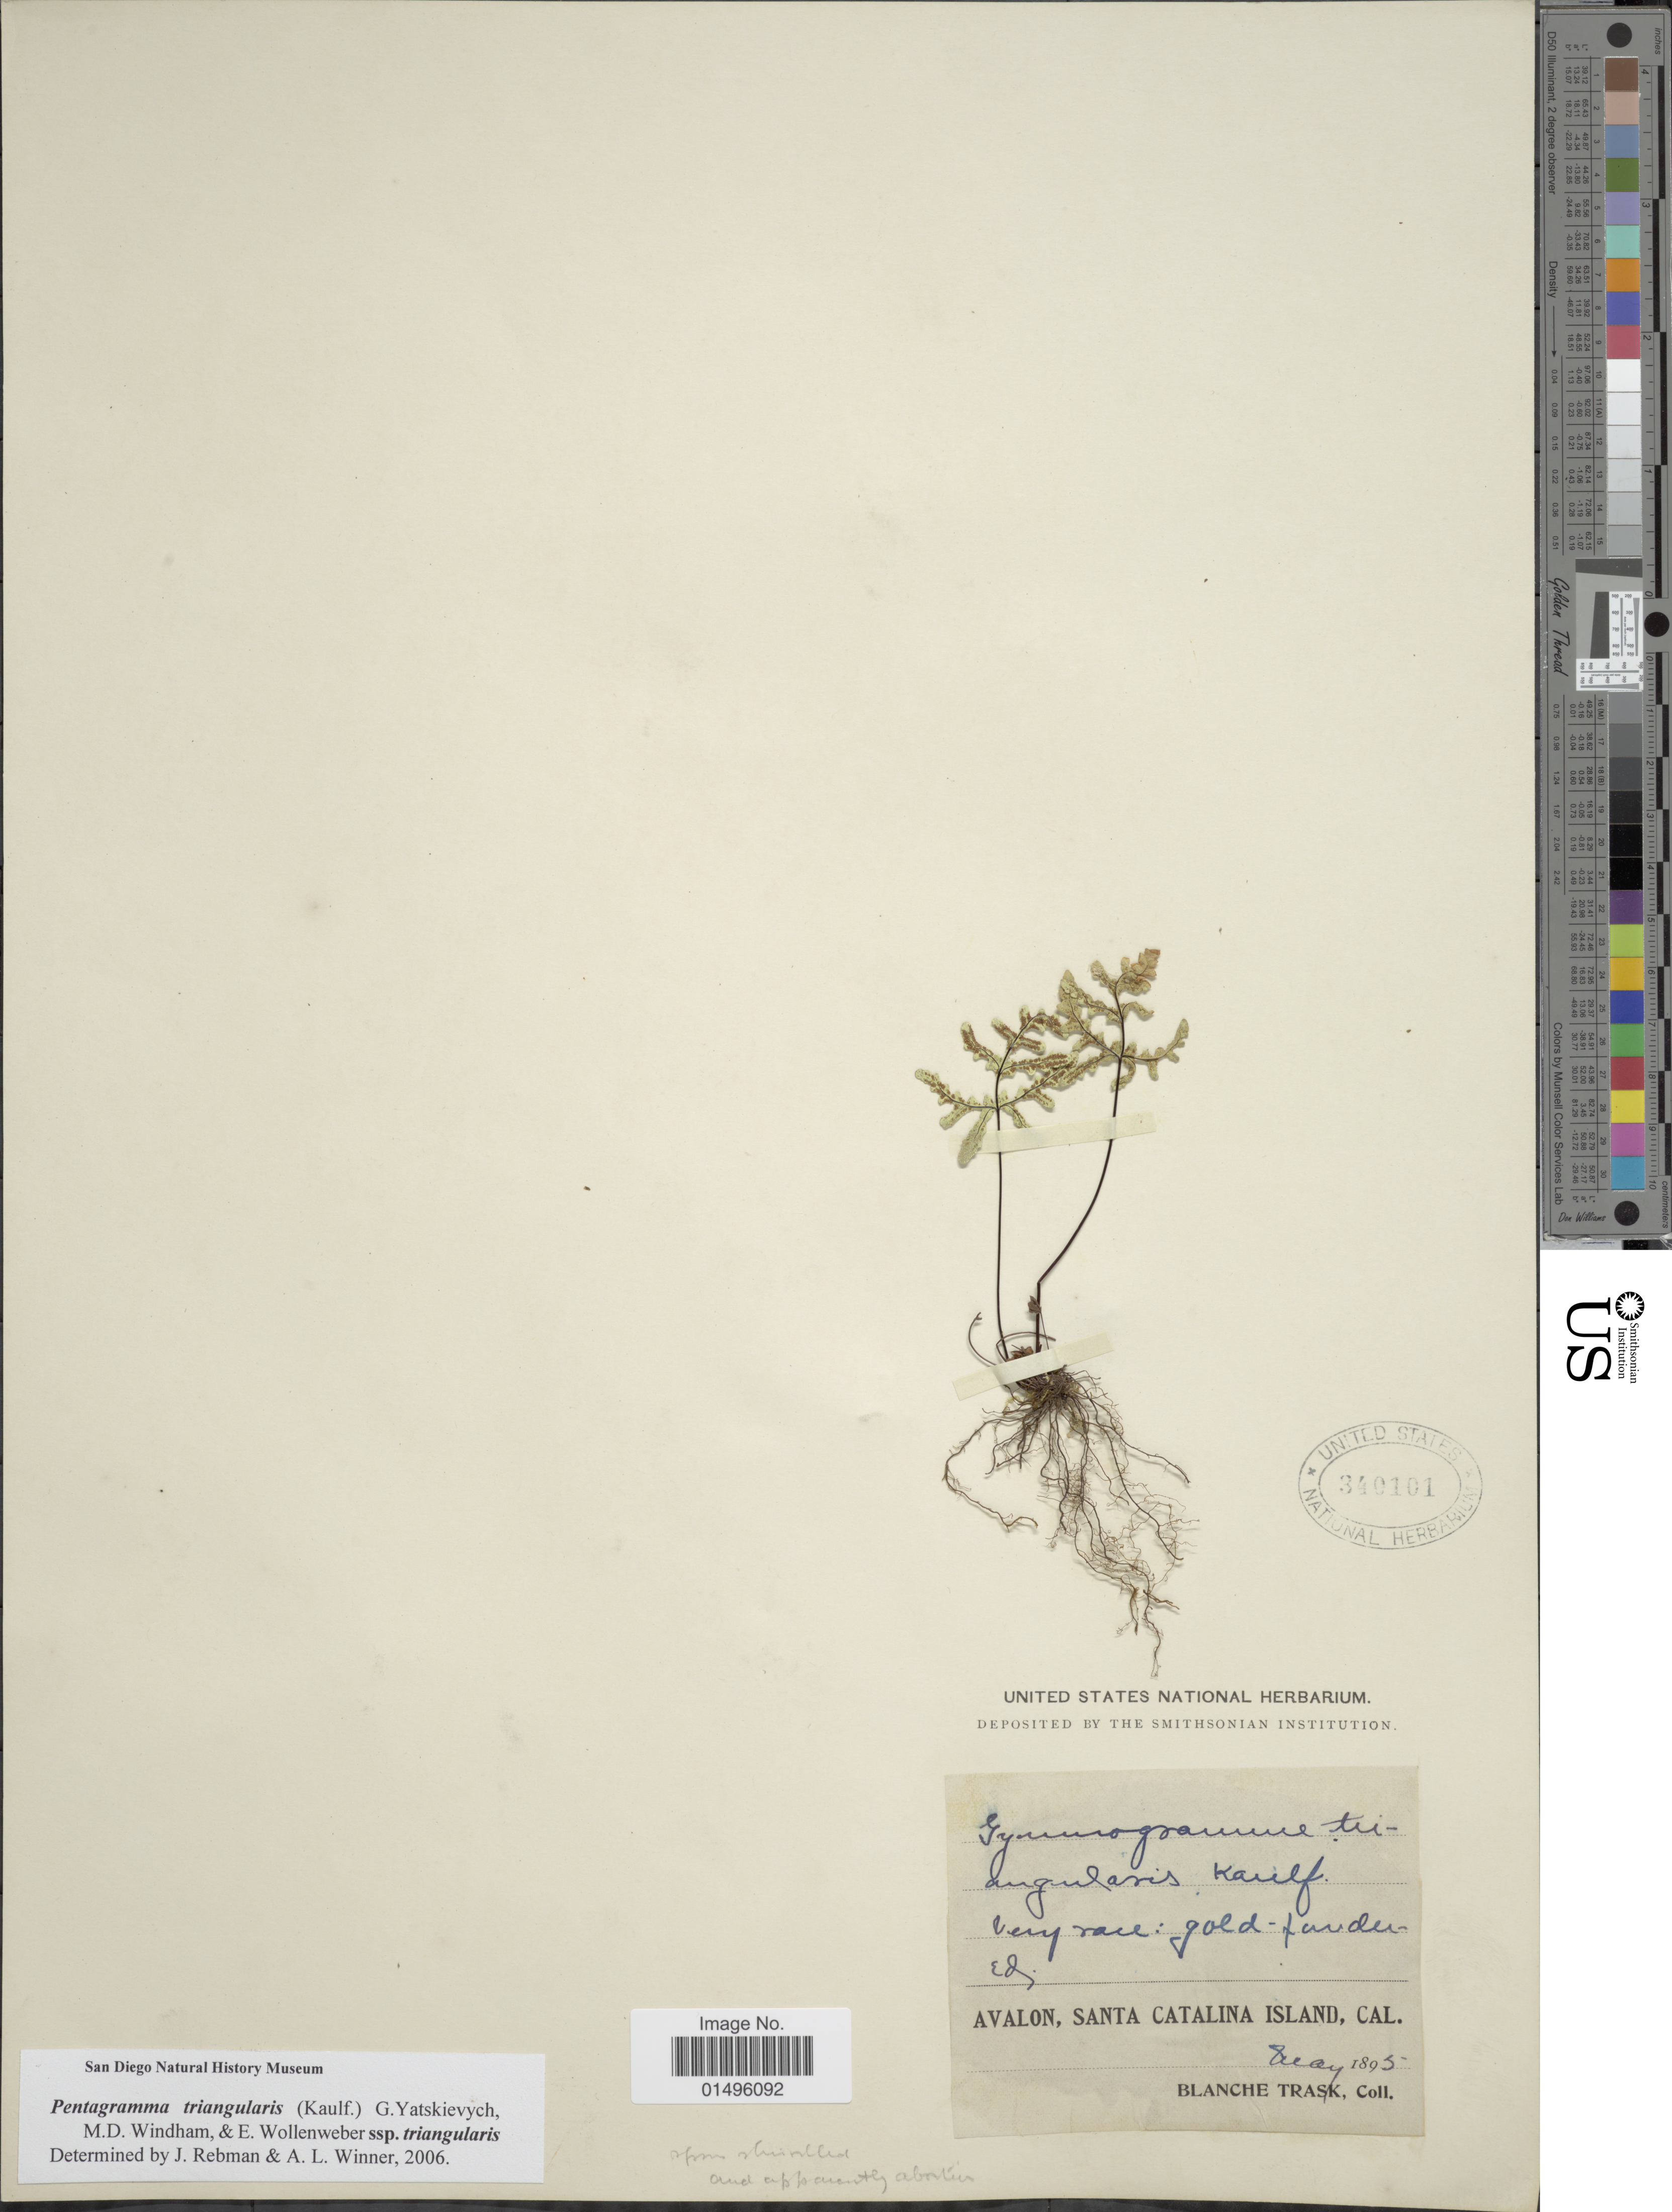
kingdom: Plantae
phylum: Tracheophyta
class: Polypodiopsida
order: Polypodiales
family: Pteridaceae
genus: Pentagramma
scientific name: Pentagramma triangularis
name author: (Kaulf.) Yatsk. et al.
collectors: B. Trask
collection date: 1895-05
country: United States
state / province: California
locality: California, Avalon, Santa Catalina.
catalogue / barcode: US 340101